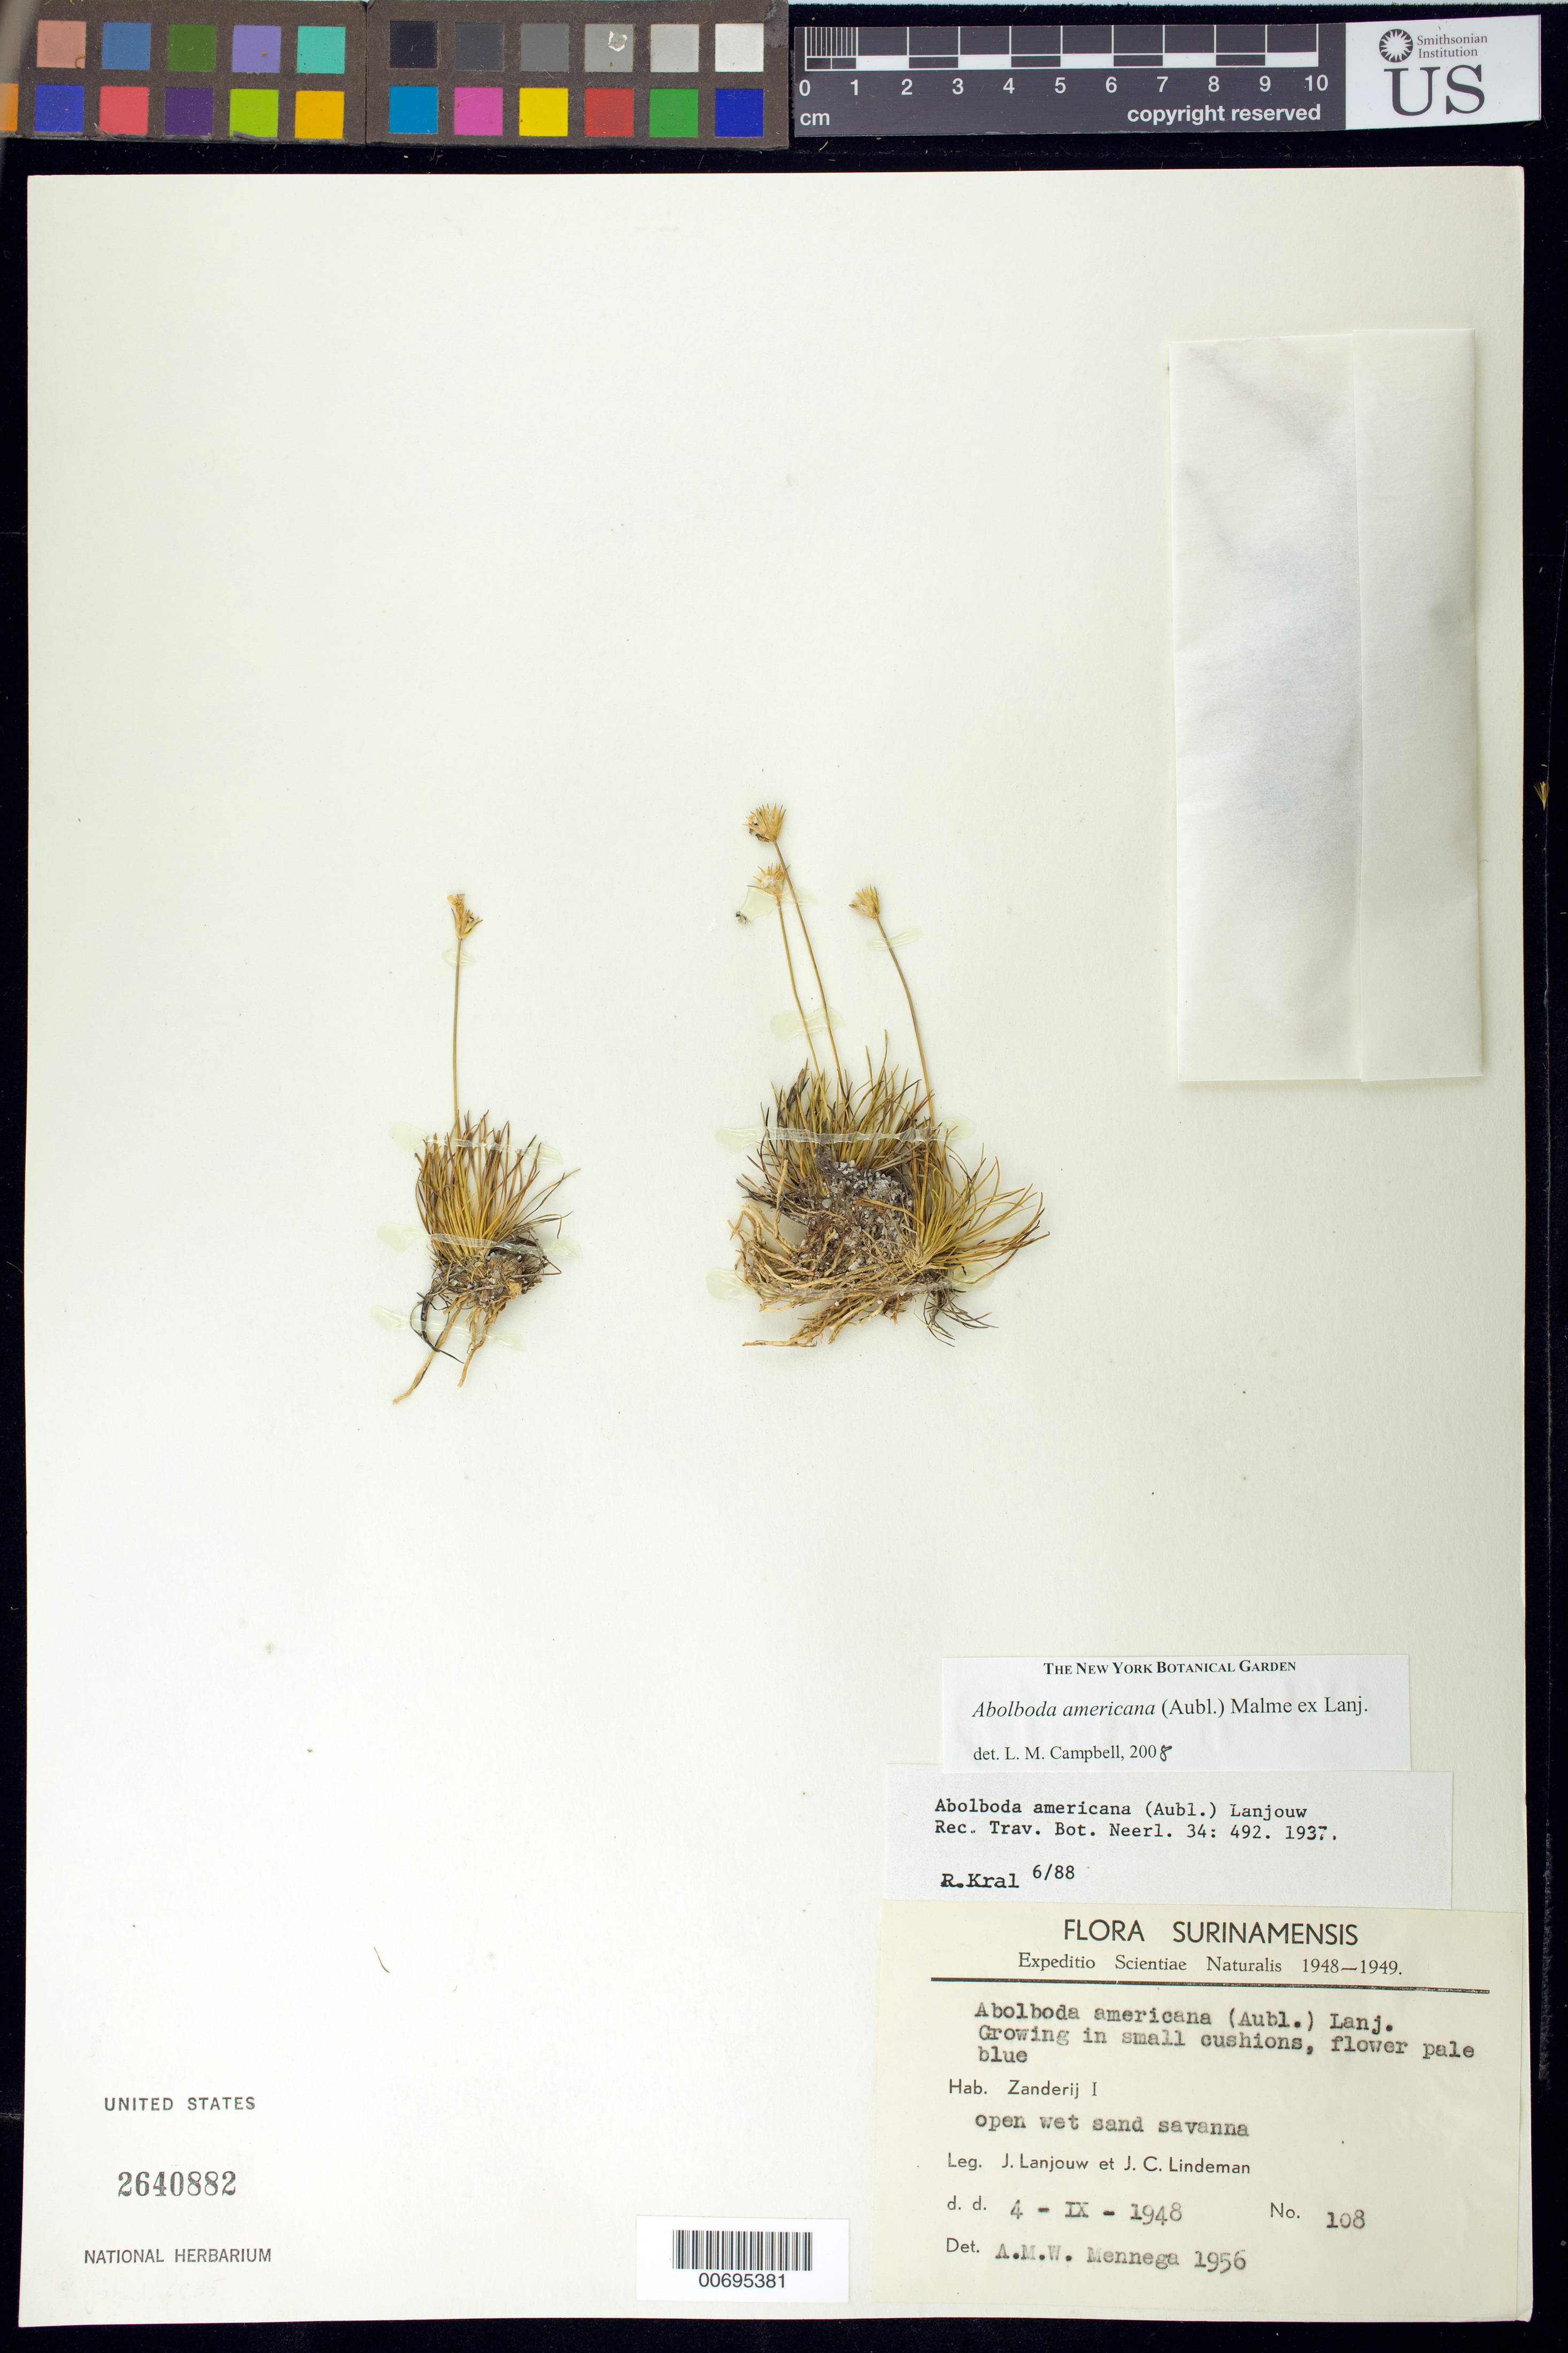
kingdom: Plantae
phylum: Tracheophyta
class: Liliopsida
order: Poales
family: Xyridaceae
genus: Abolboda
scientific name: Abolboda americana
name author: (Aubl.) Lanj.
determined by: Campbell, L. M.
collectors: J. Lanjouw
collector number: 48 108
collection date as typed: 4-Sep-48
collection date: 1948-09-04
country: Suriname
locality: Zanderij I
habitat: Open wet sand savanna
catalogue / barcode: US 2640882